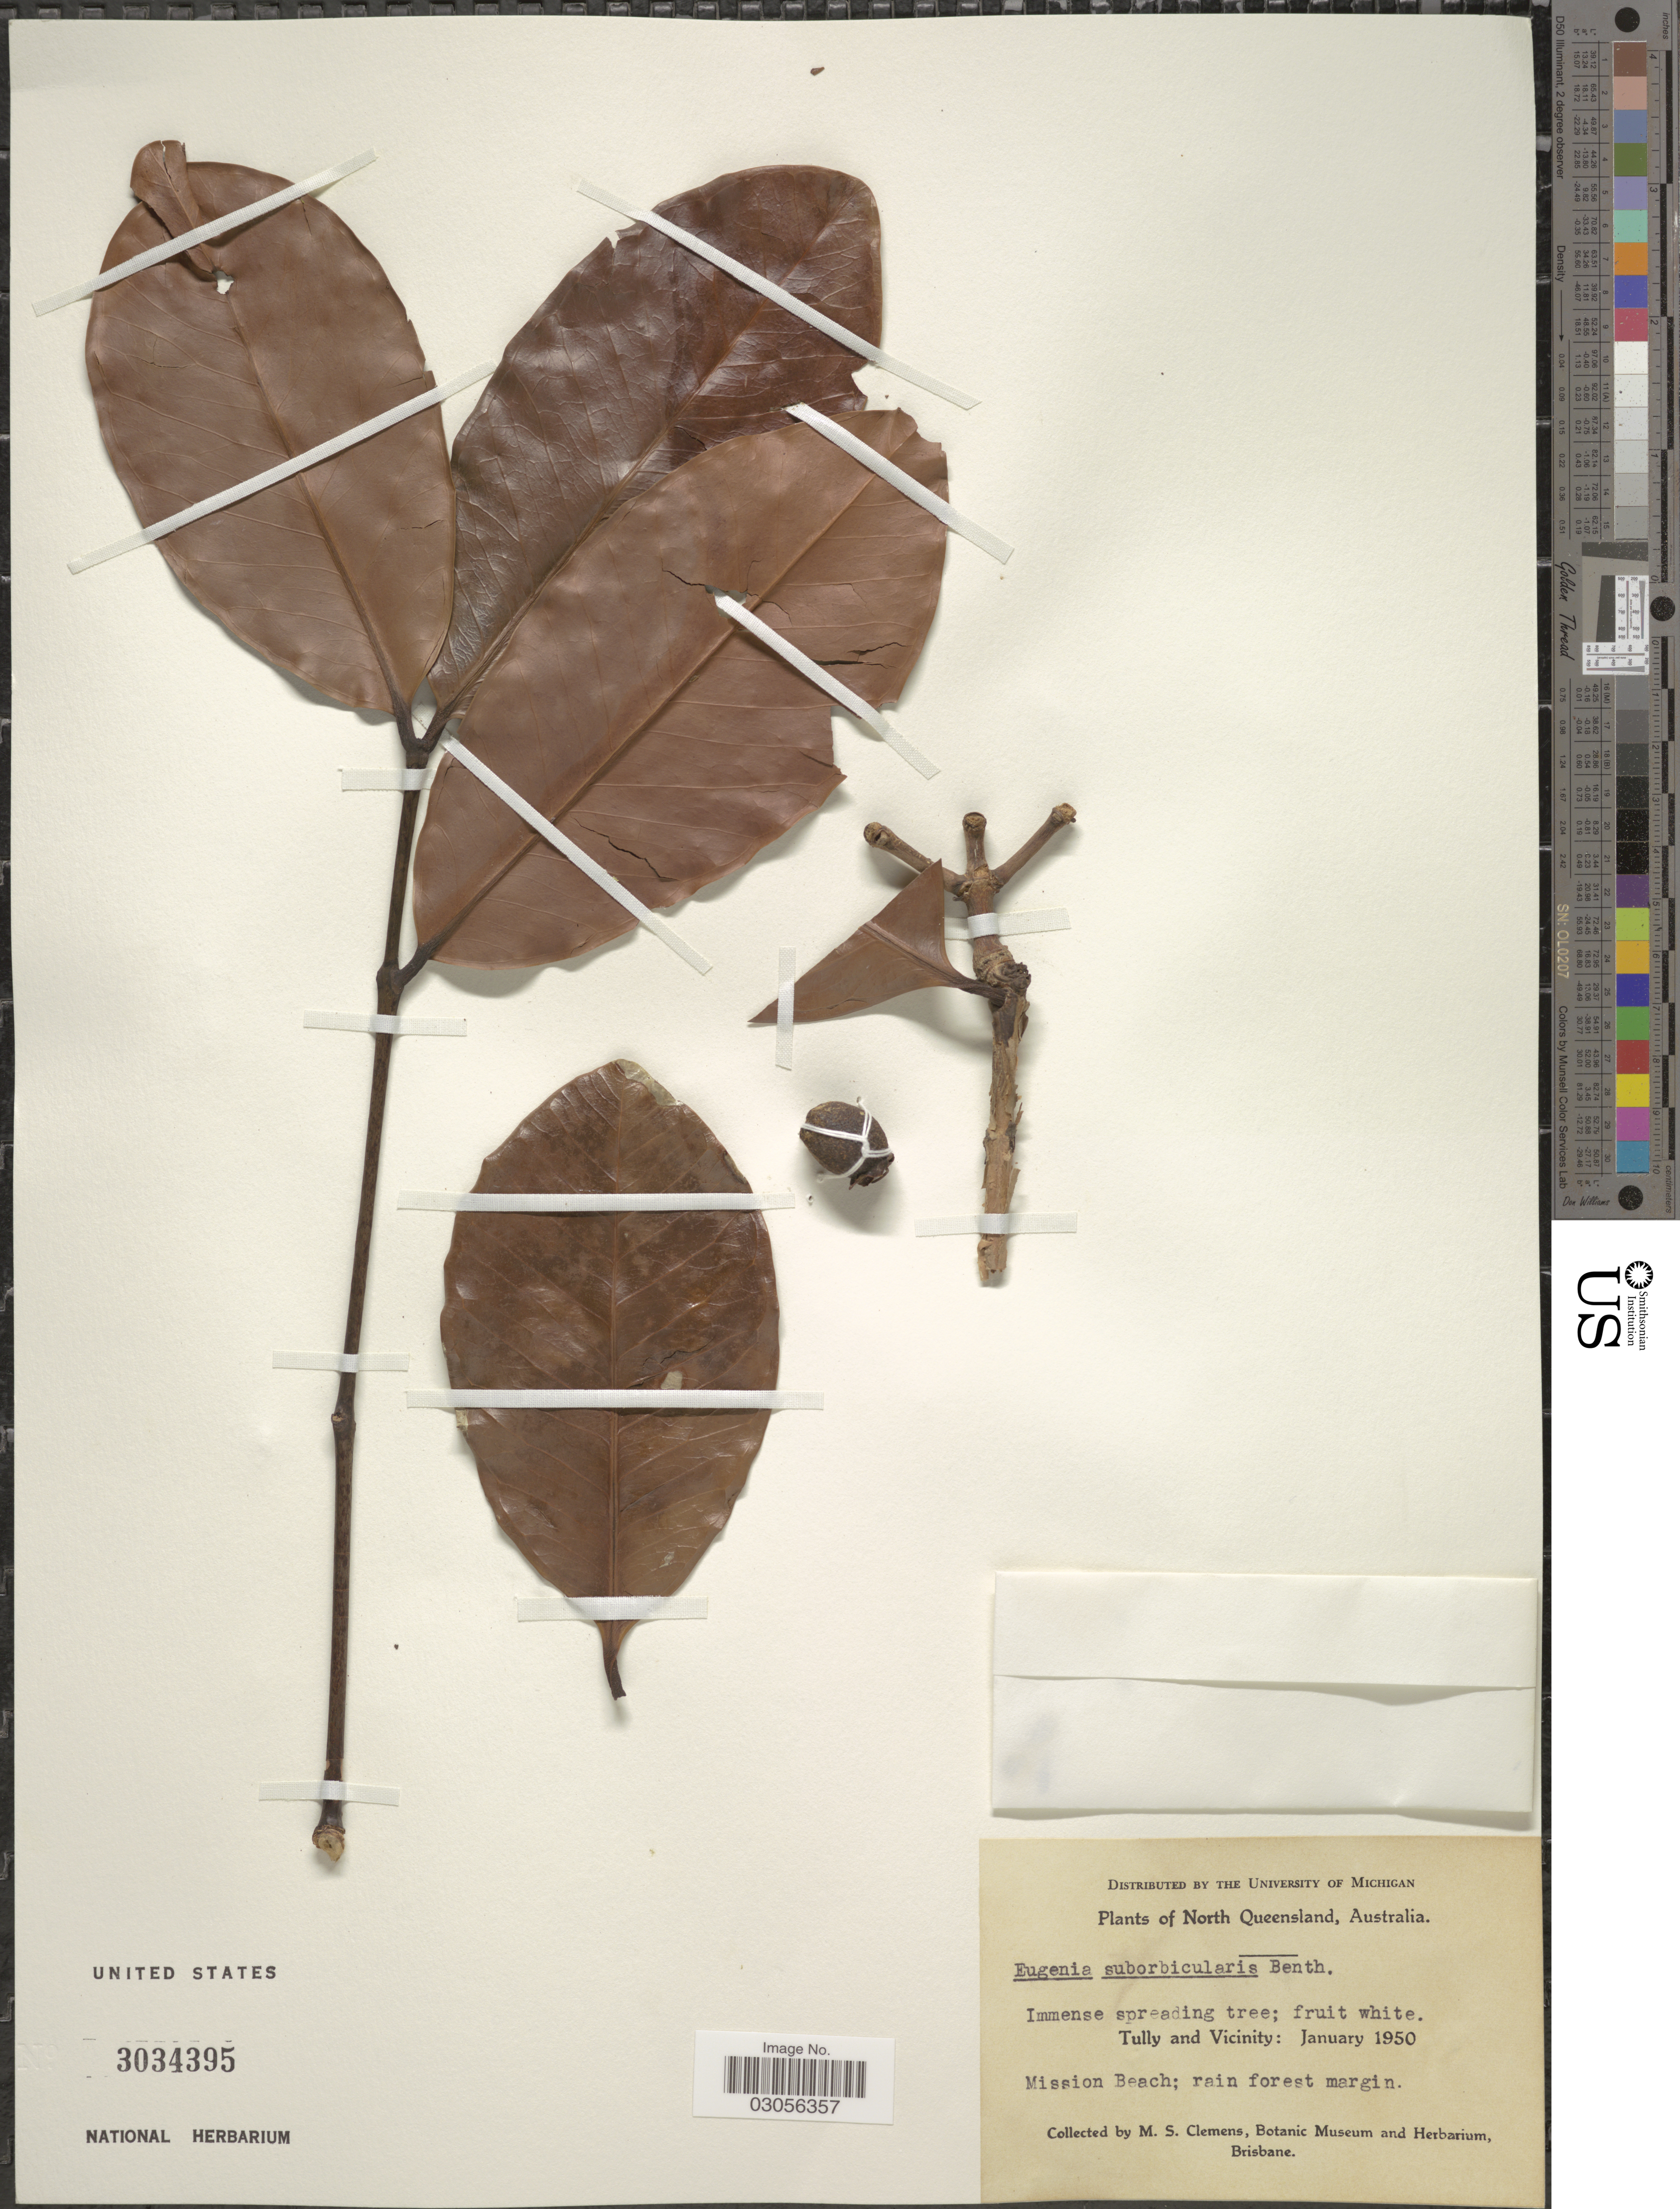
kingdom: Plantae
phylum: Tracheophyta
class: Magnoliopsida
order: Myrtales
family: Myrtaceae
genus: Syzygium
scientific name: Syzygium suborbiculare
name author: (Benth.) T.G. Hartley & L.M. Perry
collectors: M. S. Clemens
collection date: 1950-01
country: Australia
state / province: Queensland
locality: North Queensland. Tully and Vicinity. Mission Beach.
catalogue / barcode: US 3034395